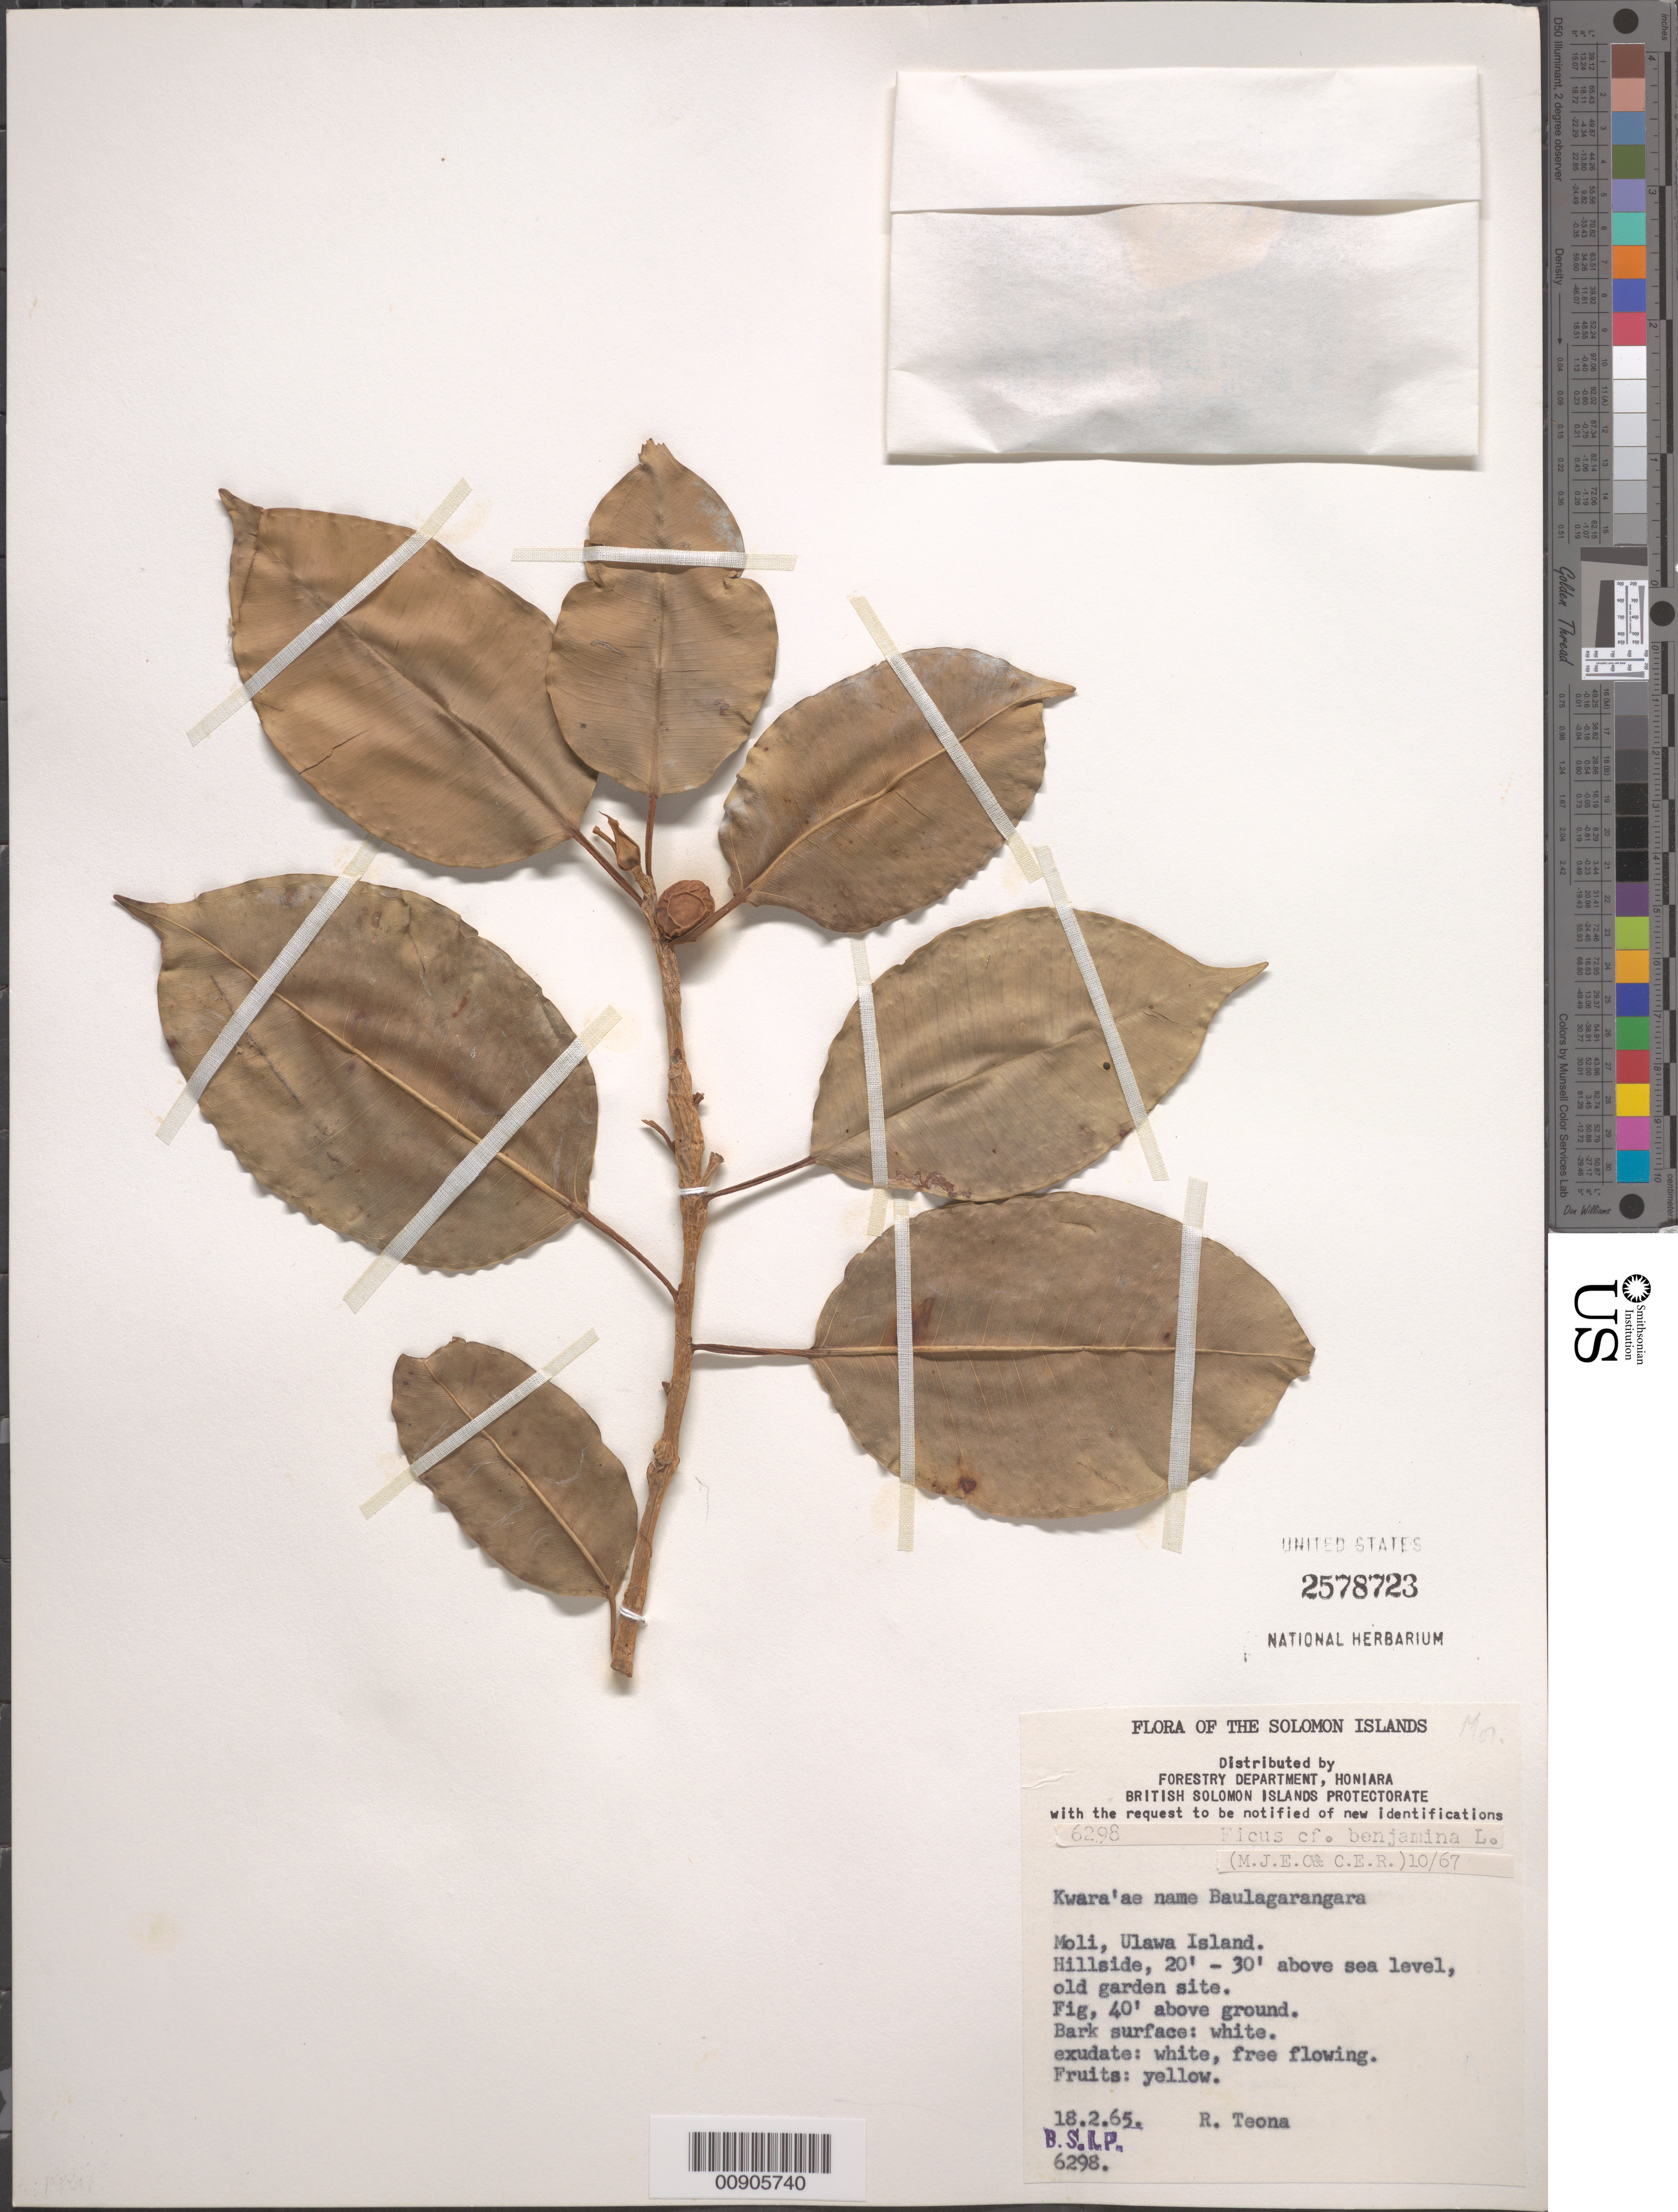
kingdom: Plantae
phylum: Tracheophyta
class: Magnoliopsida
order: Rosales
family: Moraceae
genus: Ficus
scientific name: Ficus benjamina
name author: L.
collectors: R. Teona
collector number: BSIP 6298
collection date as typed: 18 Feb 1965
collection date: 1965-02-18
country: Solomon Islands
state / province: Makira-Ulawa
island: Ulawa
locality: Ulawa Island, Moli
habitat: old garden site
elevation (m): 6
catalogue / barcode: US 2578723